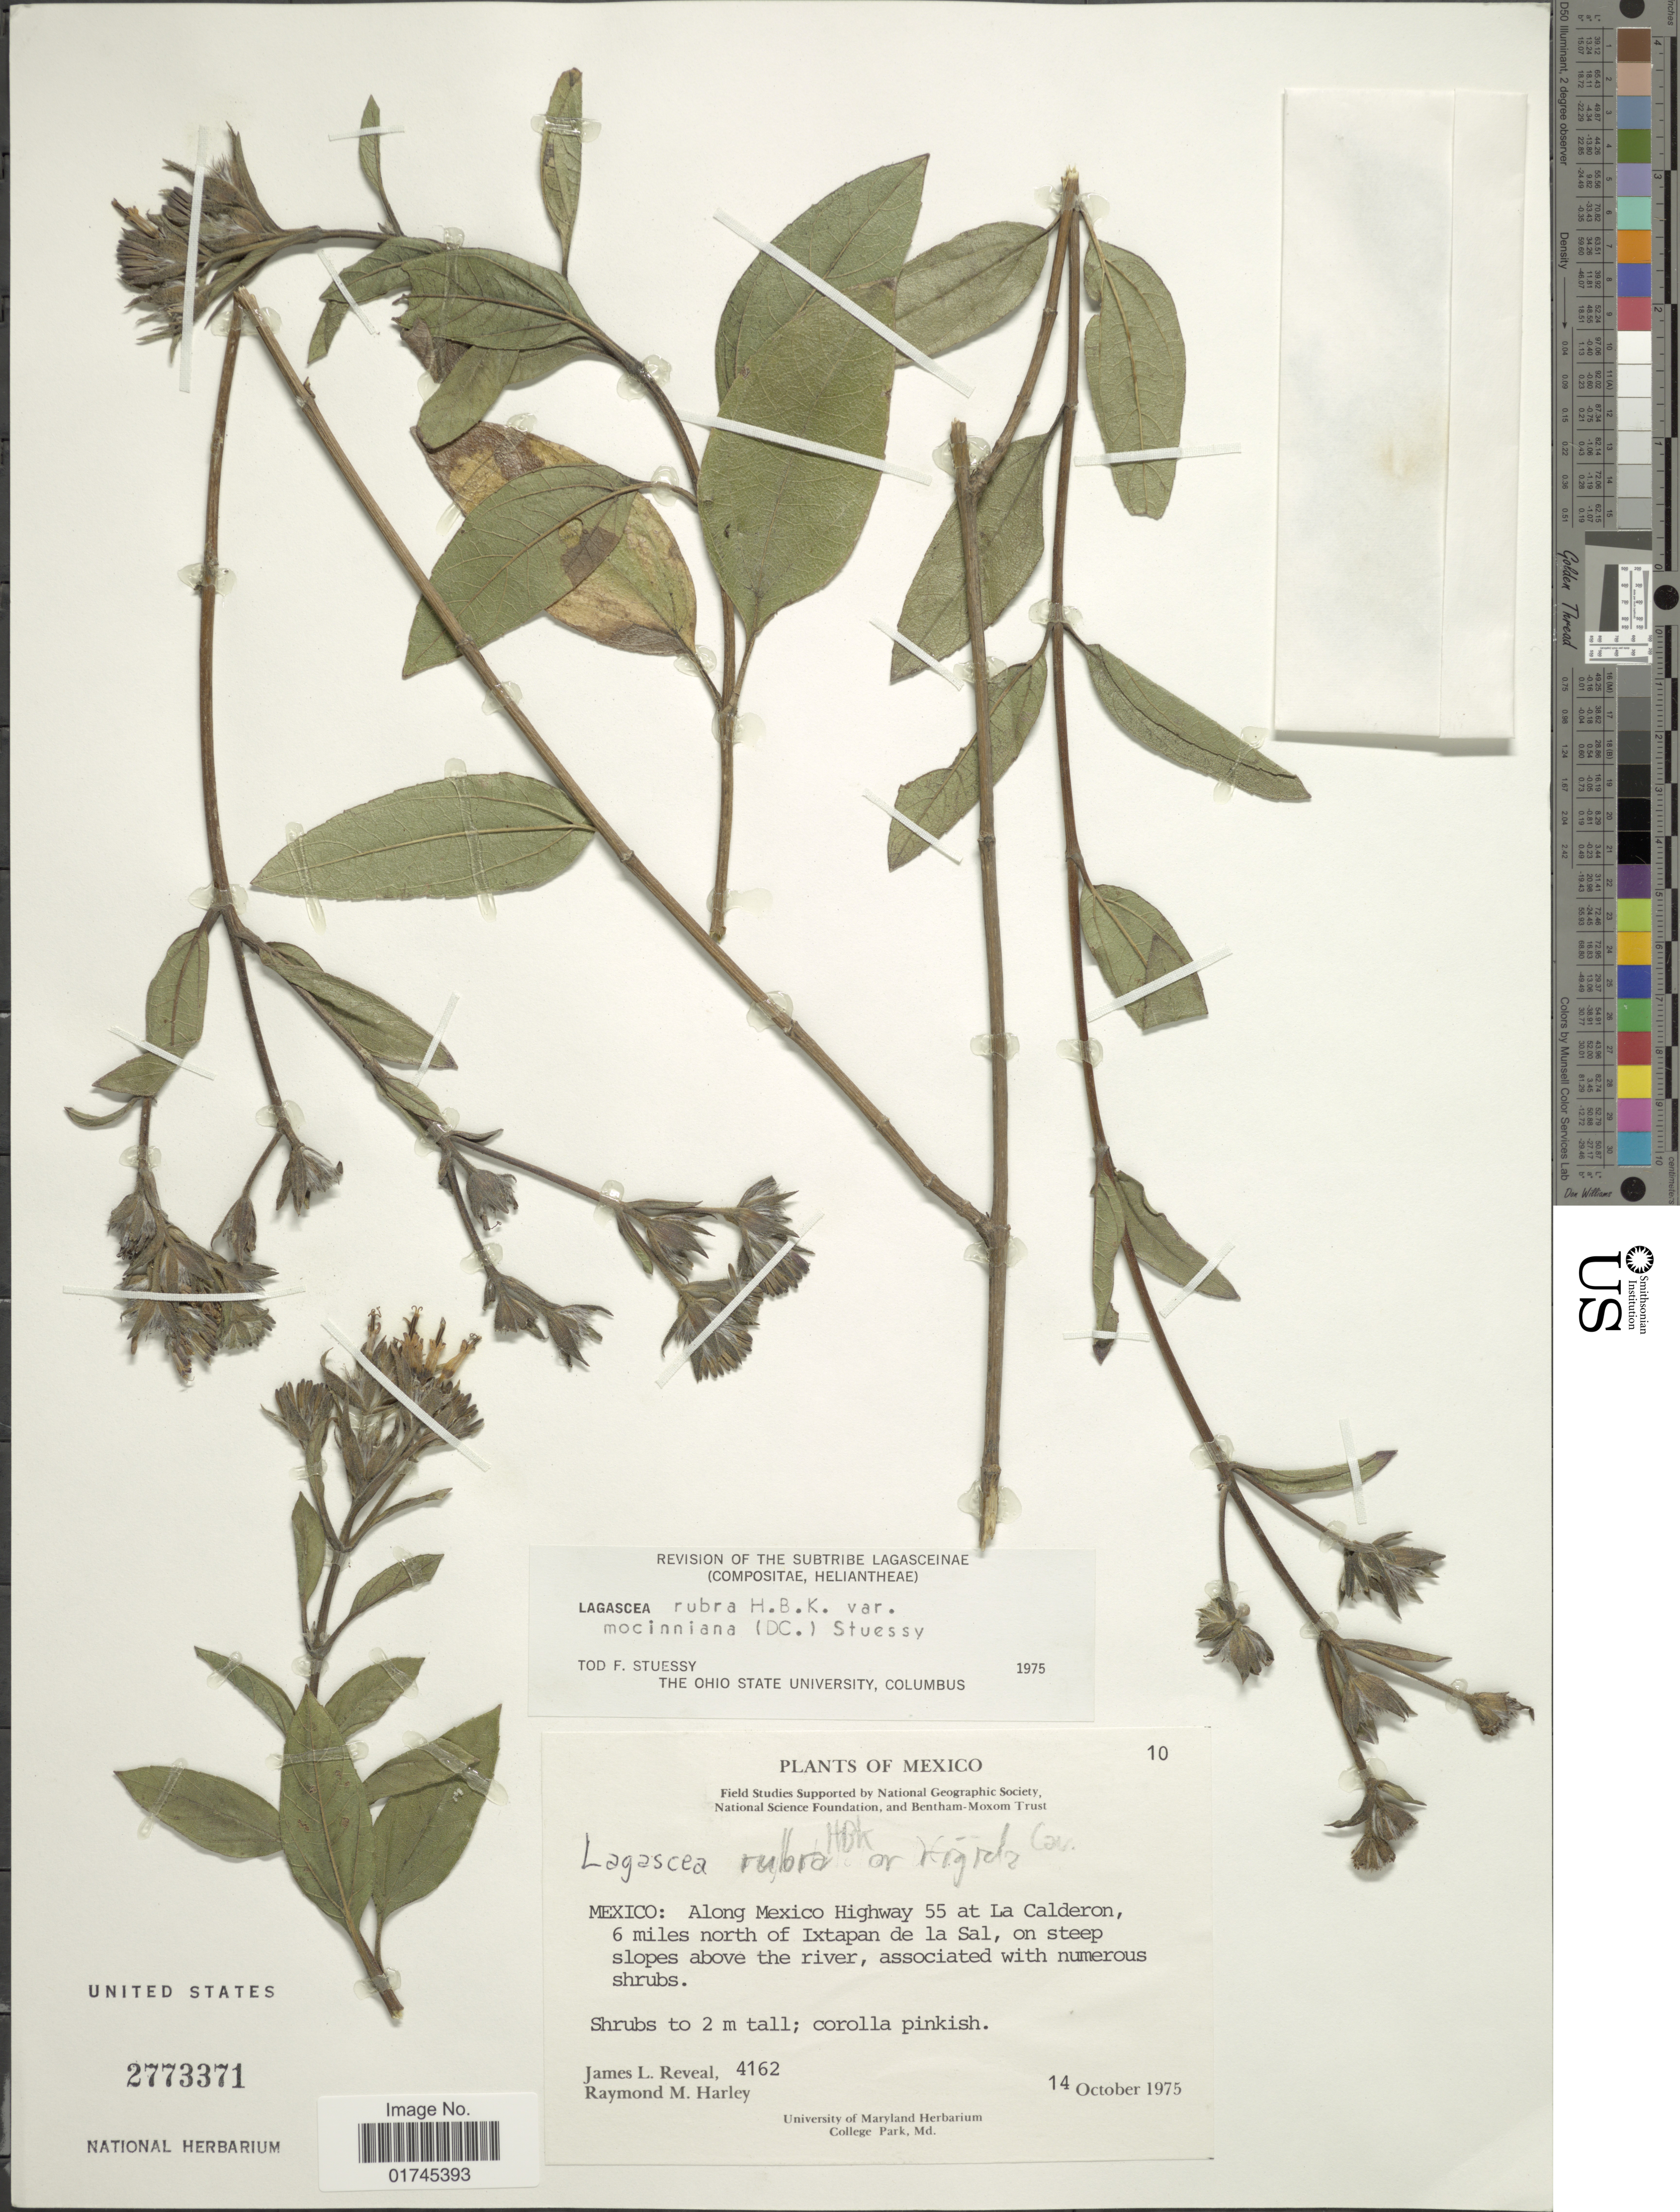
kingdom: Plantae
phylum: Tracheophyta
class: Magnoliopsida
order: Asterales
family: Asteraceae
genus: Lagascea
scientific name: Lagascea rigida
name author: Cav.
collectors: J. L. Reveal & R. M. Harley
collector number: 4162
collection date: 1975-10-14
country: Mexico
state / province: México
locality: Along Mexico Highway 55 at La Calderon, 6 miles north of Ixtapan de la Sal, on steep slopes above the river.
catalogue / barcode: US 2773371